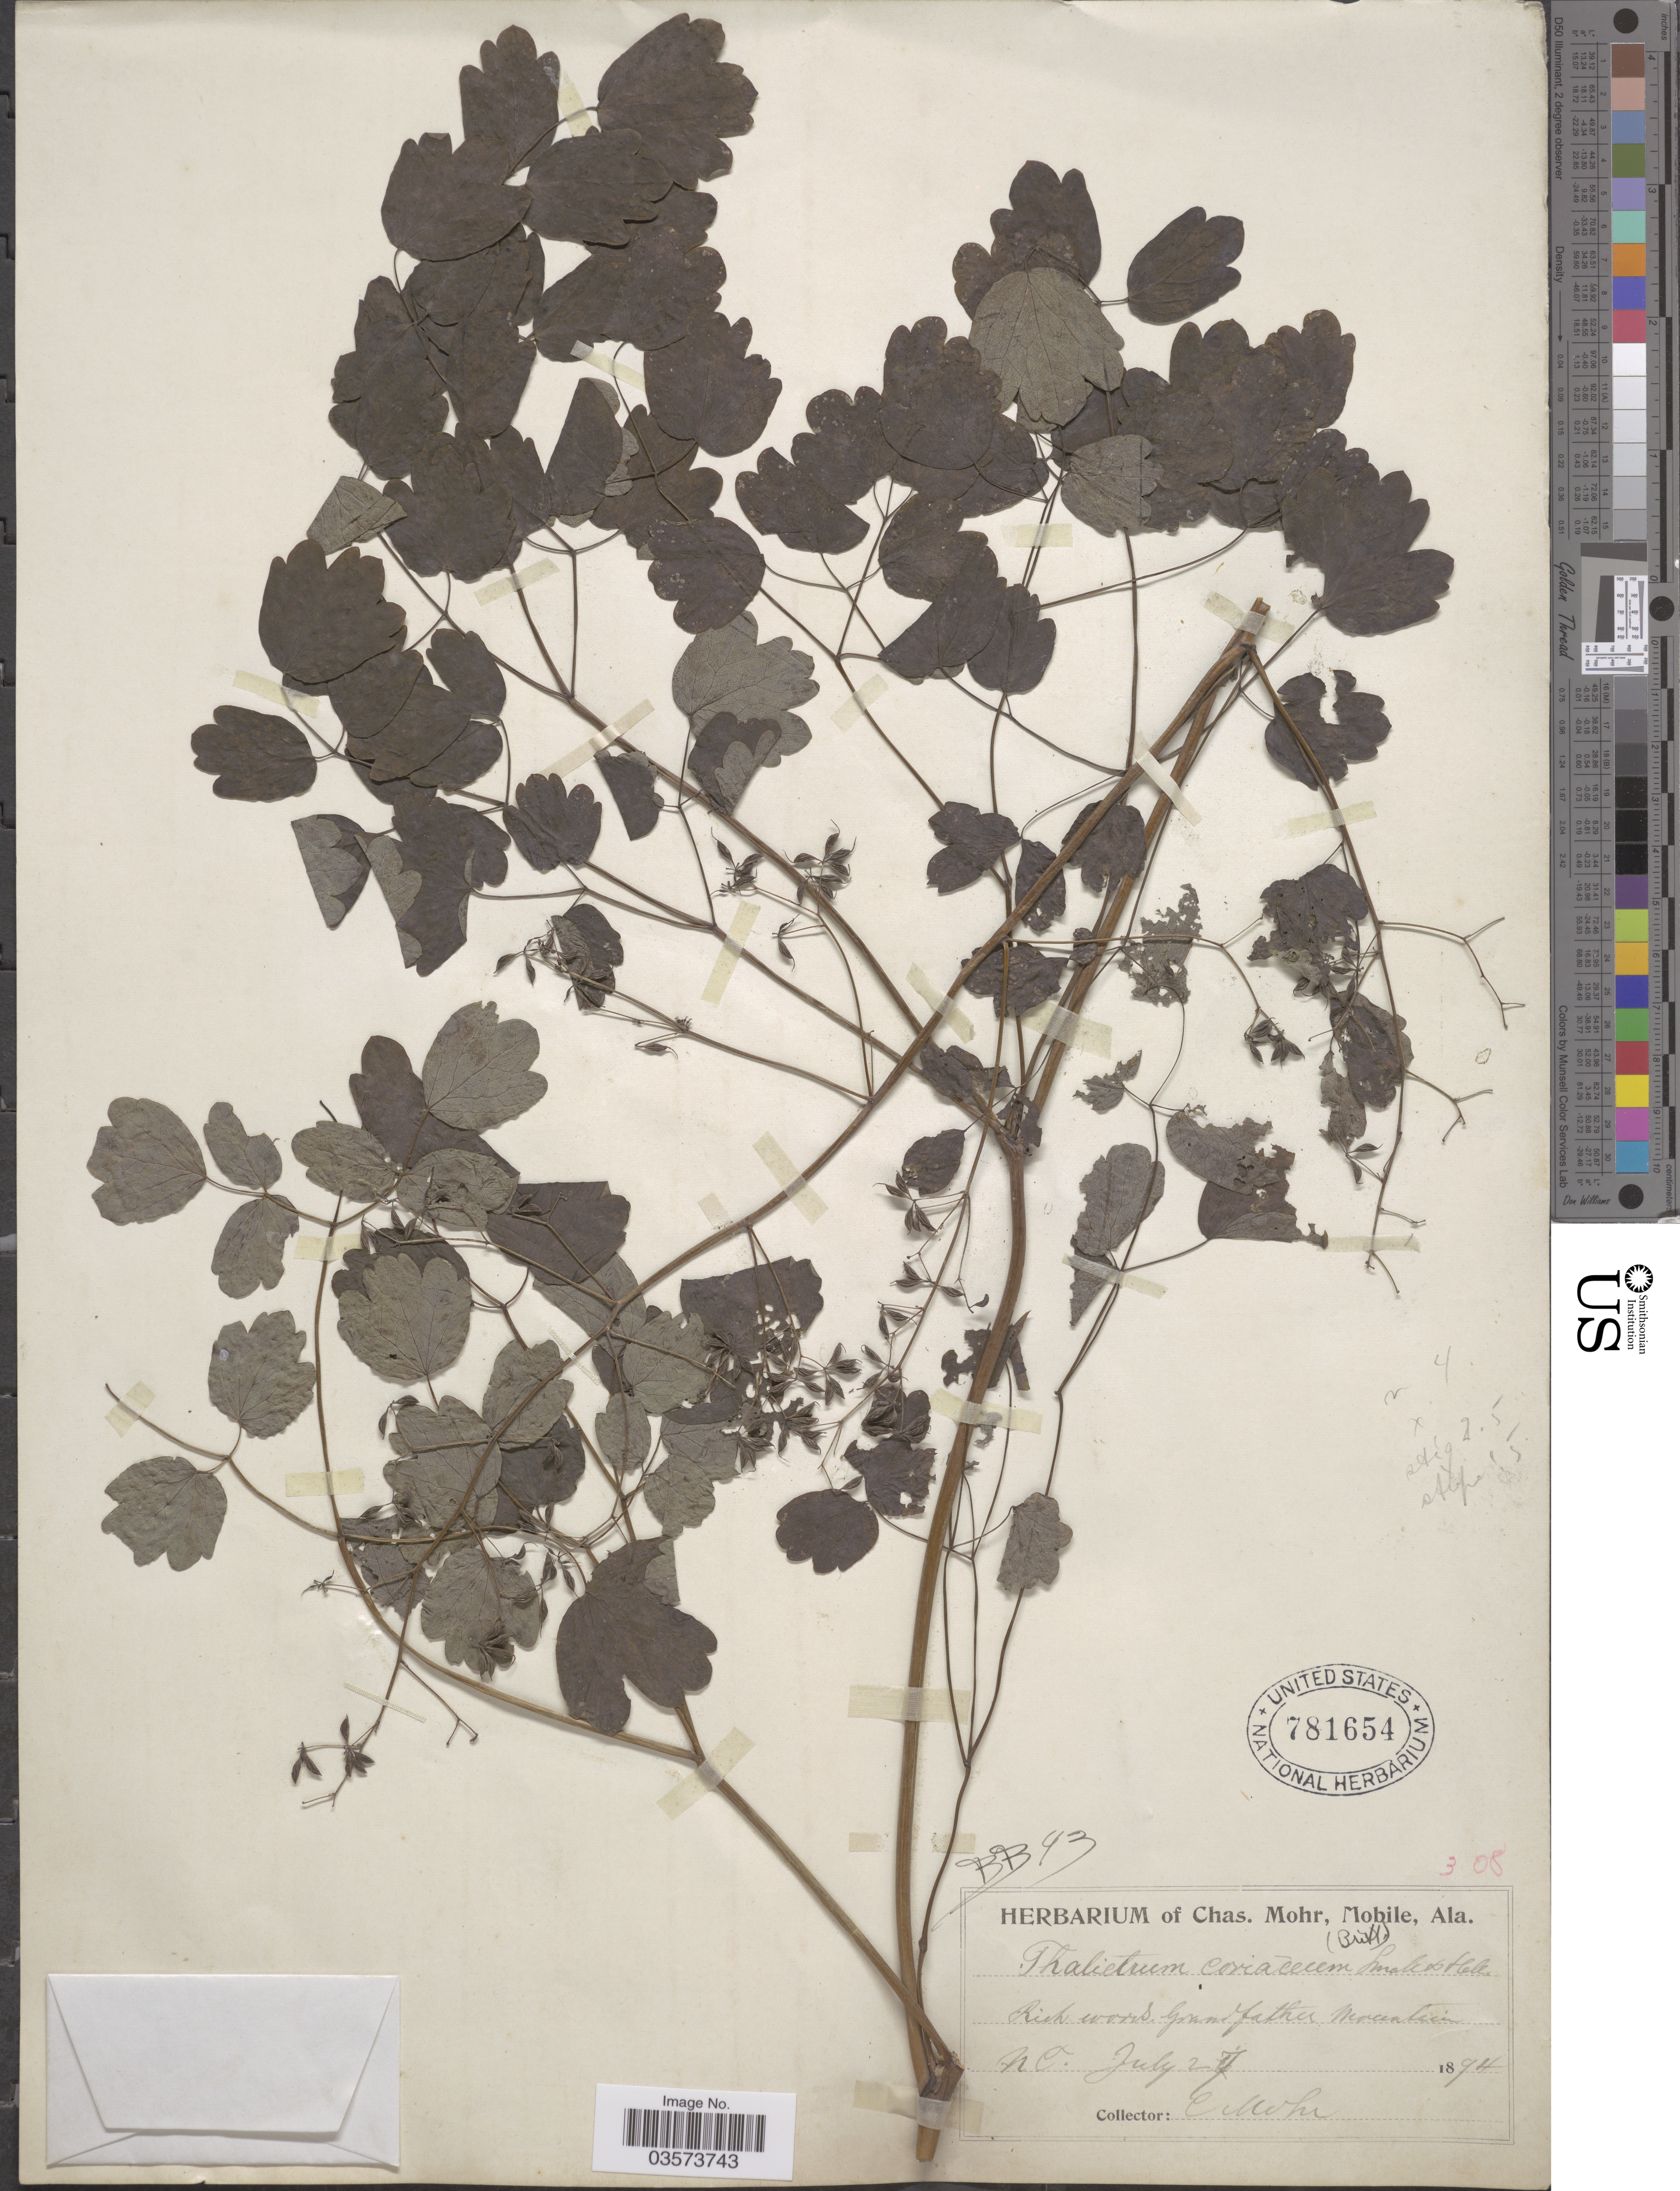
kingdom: Plantae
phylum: Tracheophyta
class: Magnoliopsida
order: Ranunculales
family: Ranunculaceae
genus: Thalictrum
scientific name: Thalictrum coriaceum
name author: (Britton) Small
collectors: Mohr, C. T. (herbarium)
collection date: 1894-07-27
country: United States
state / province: North Carolina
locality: Rich wood Grandfather Mountain.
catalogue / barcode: US 781654